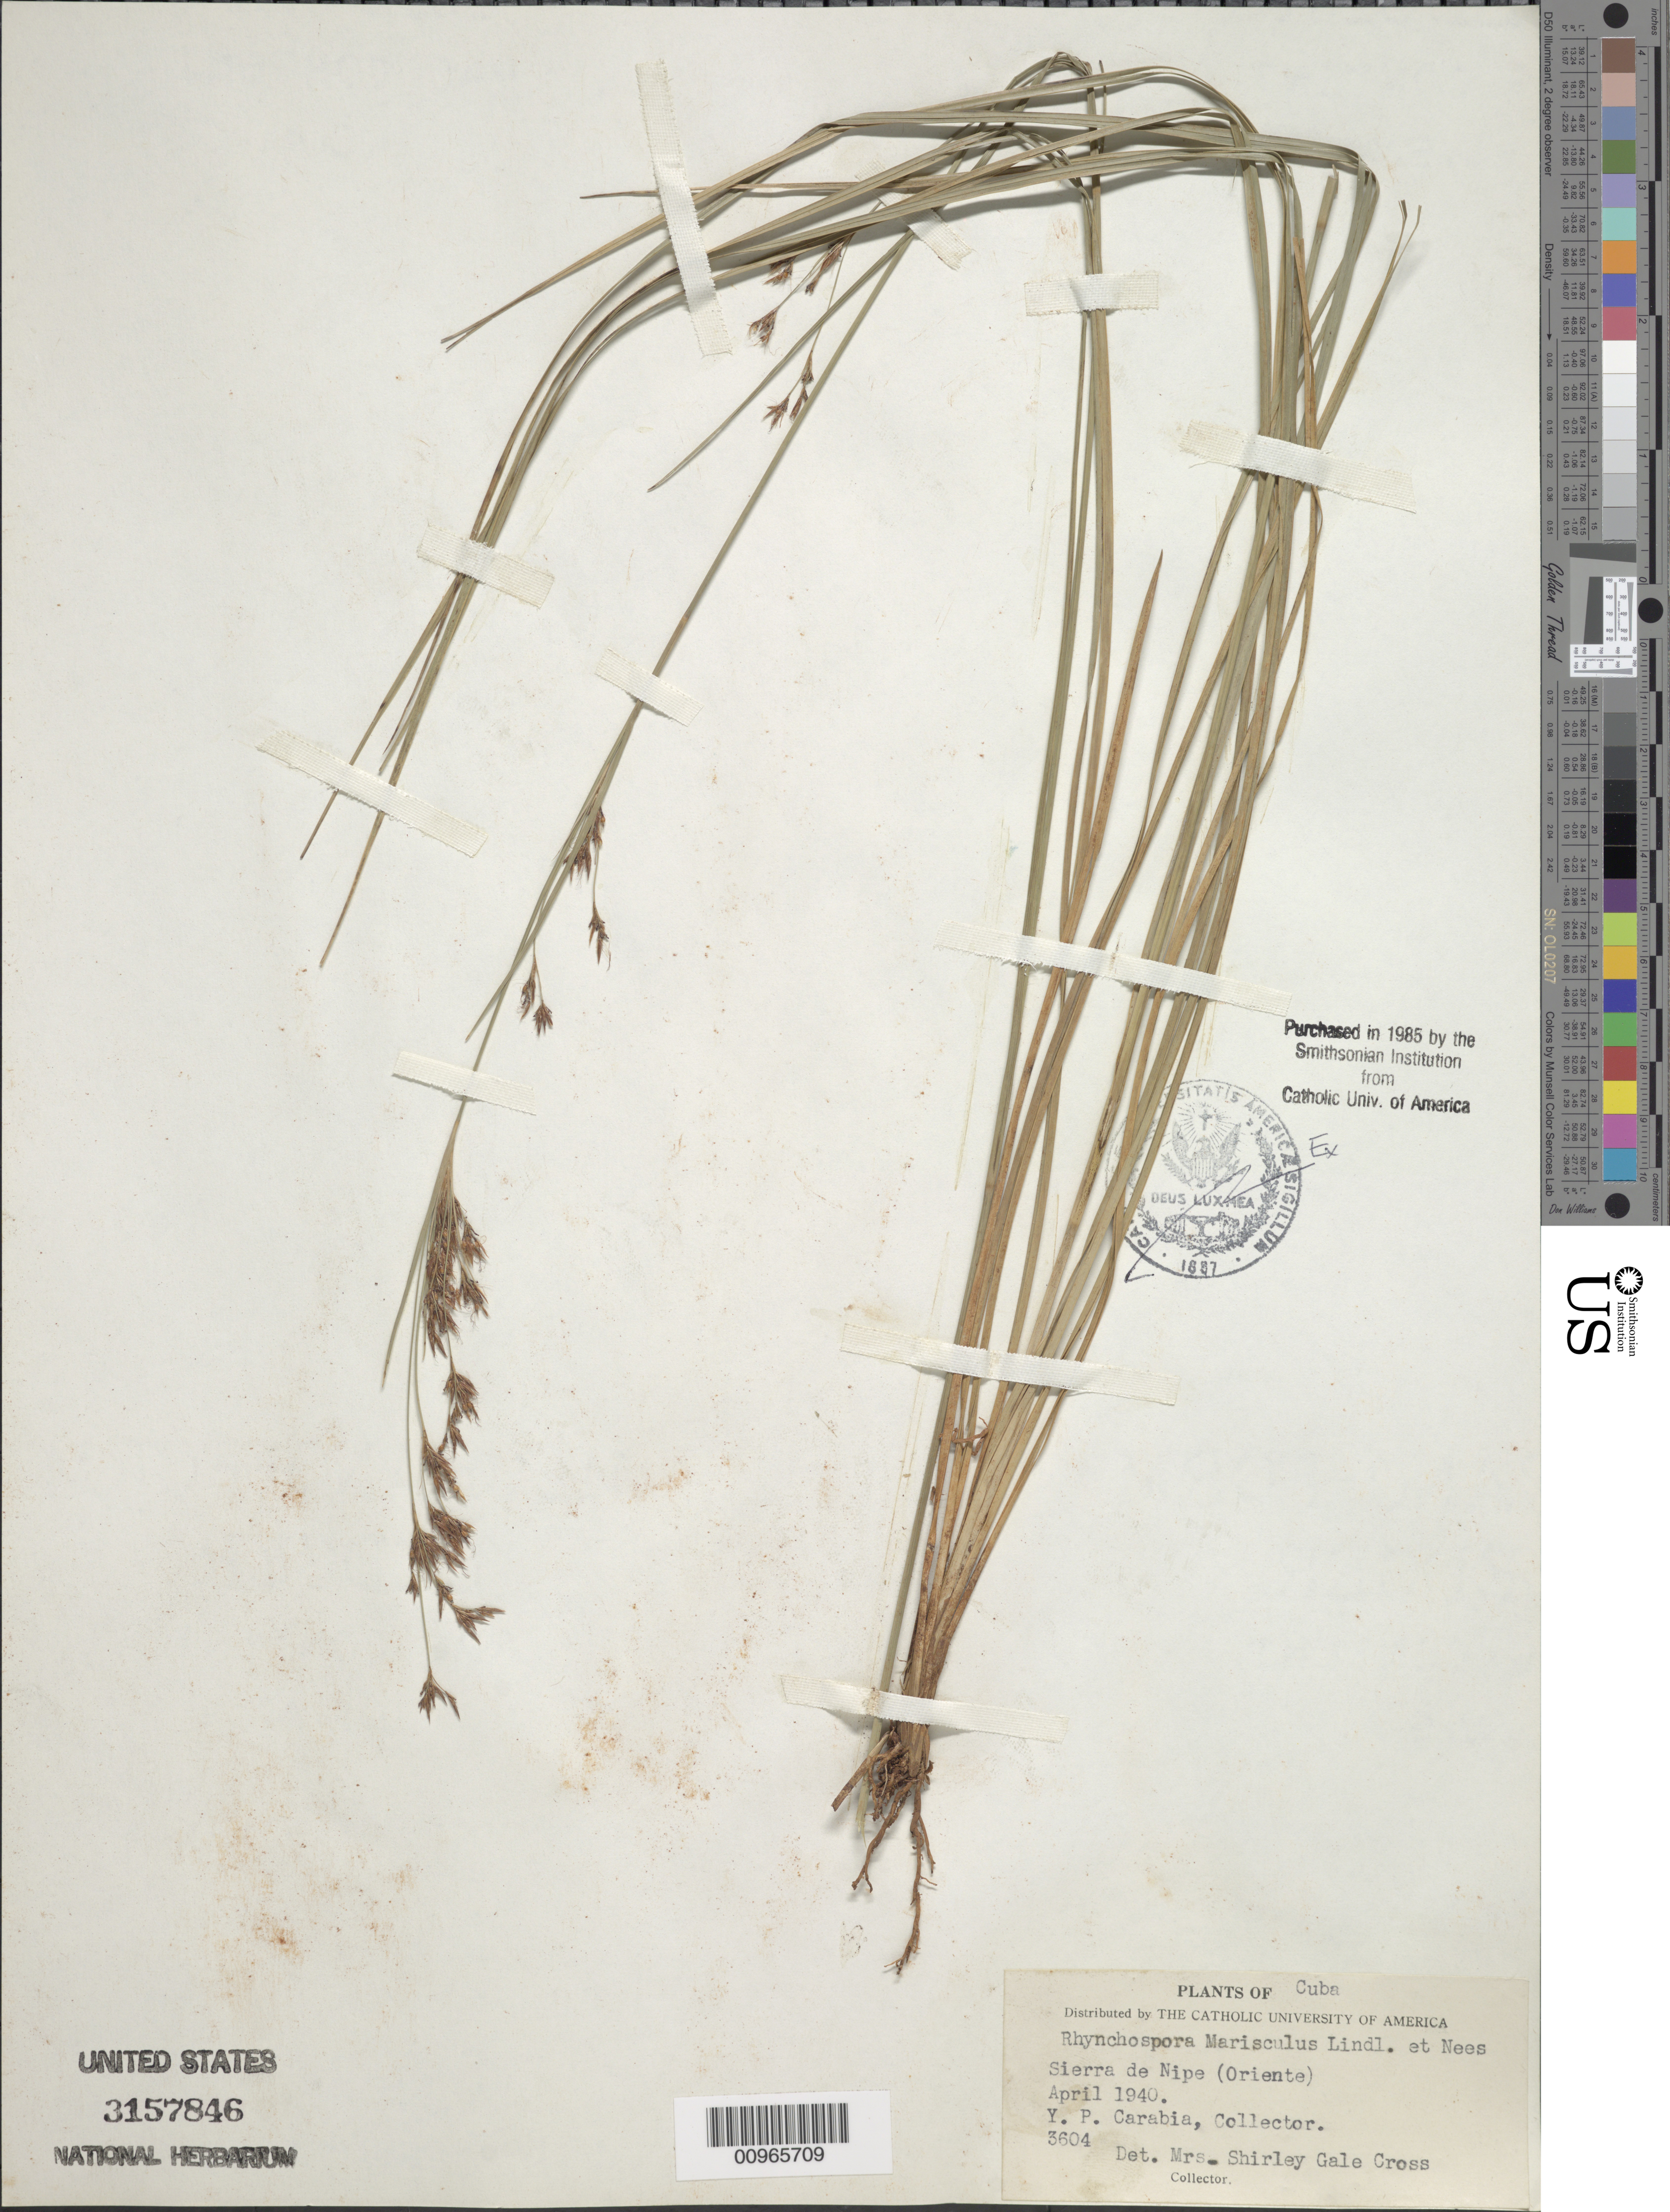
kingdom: Plantae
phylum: Tracheophyta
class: Liliopsida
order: Poales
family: Cyperaceae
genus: Rhynchospora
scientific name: Rhynchospora marisculus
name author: Lindl. & Nees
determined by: Gale, S.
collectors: Y. Carabia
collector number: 3604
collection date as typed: Apr 1940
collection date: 1940-04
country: Cuba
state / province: Holguín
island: Cuba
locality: Sierra de Nipe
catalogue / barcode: US 3157846